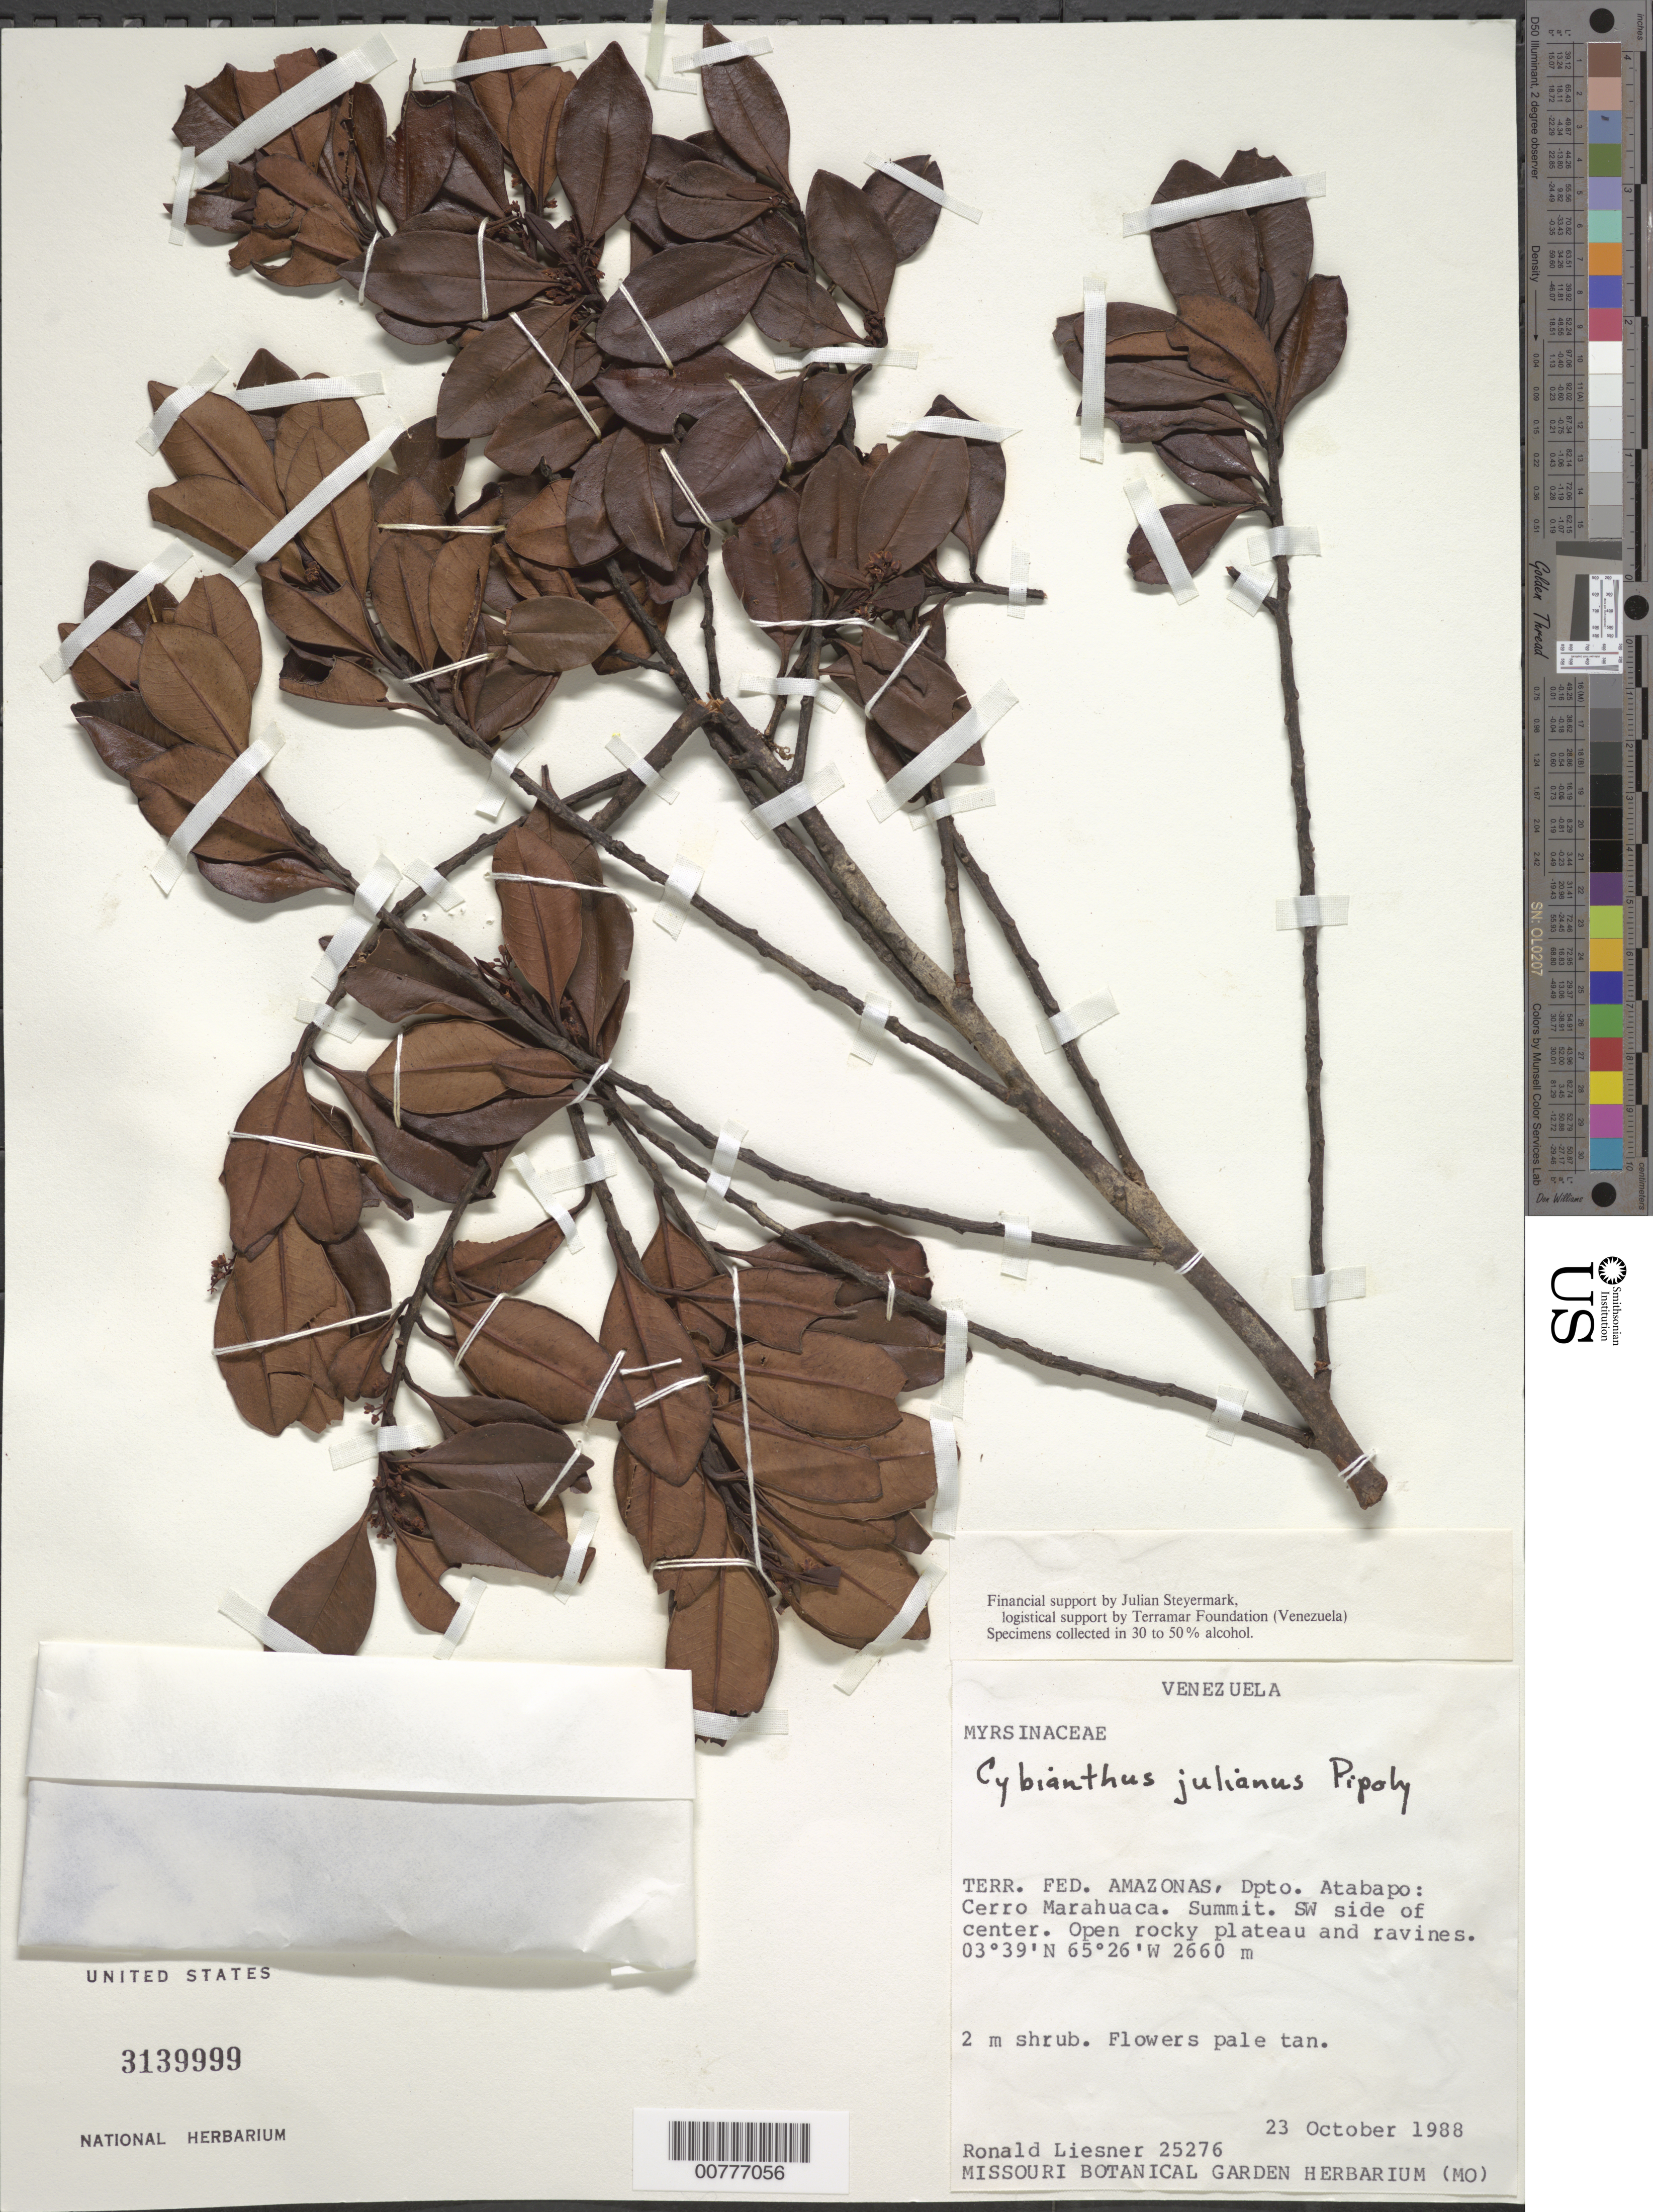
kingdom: Plantae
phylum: Tracheophyta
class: Magnoliopsida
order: Ericales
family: Primulaceae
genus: Cybianthus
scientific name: Cybianthus julianii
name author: Pipoly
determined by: Pipoly, J. J., III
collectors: R. L. Liesner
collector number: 25276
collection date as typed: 23-Oct-88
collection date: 1988-10-23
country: Venezuela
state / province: Amazonas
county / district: Atabapo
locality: Cerro Marahuaca, summit, SW side of center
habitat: Open rocky plateau and ravines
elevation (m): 2660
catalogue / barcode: US 3139999